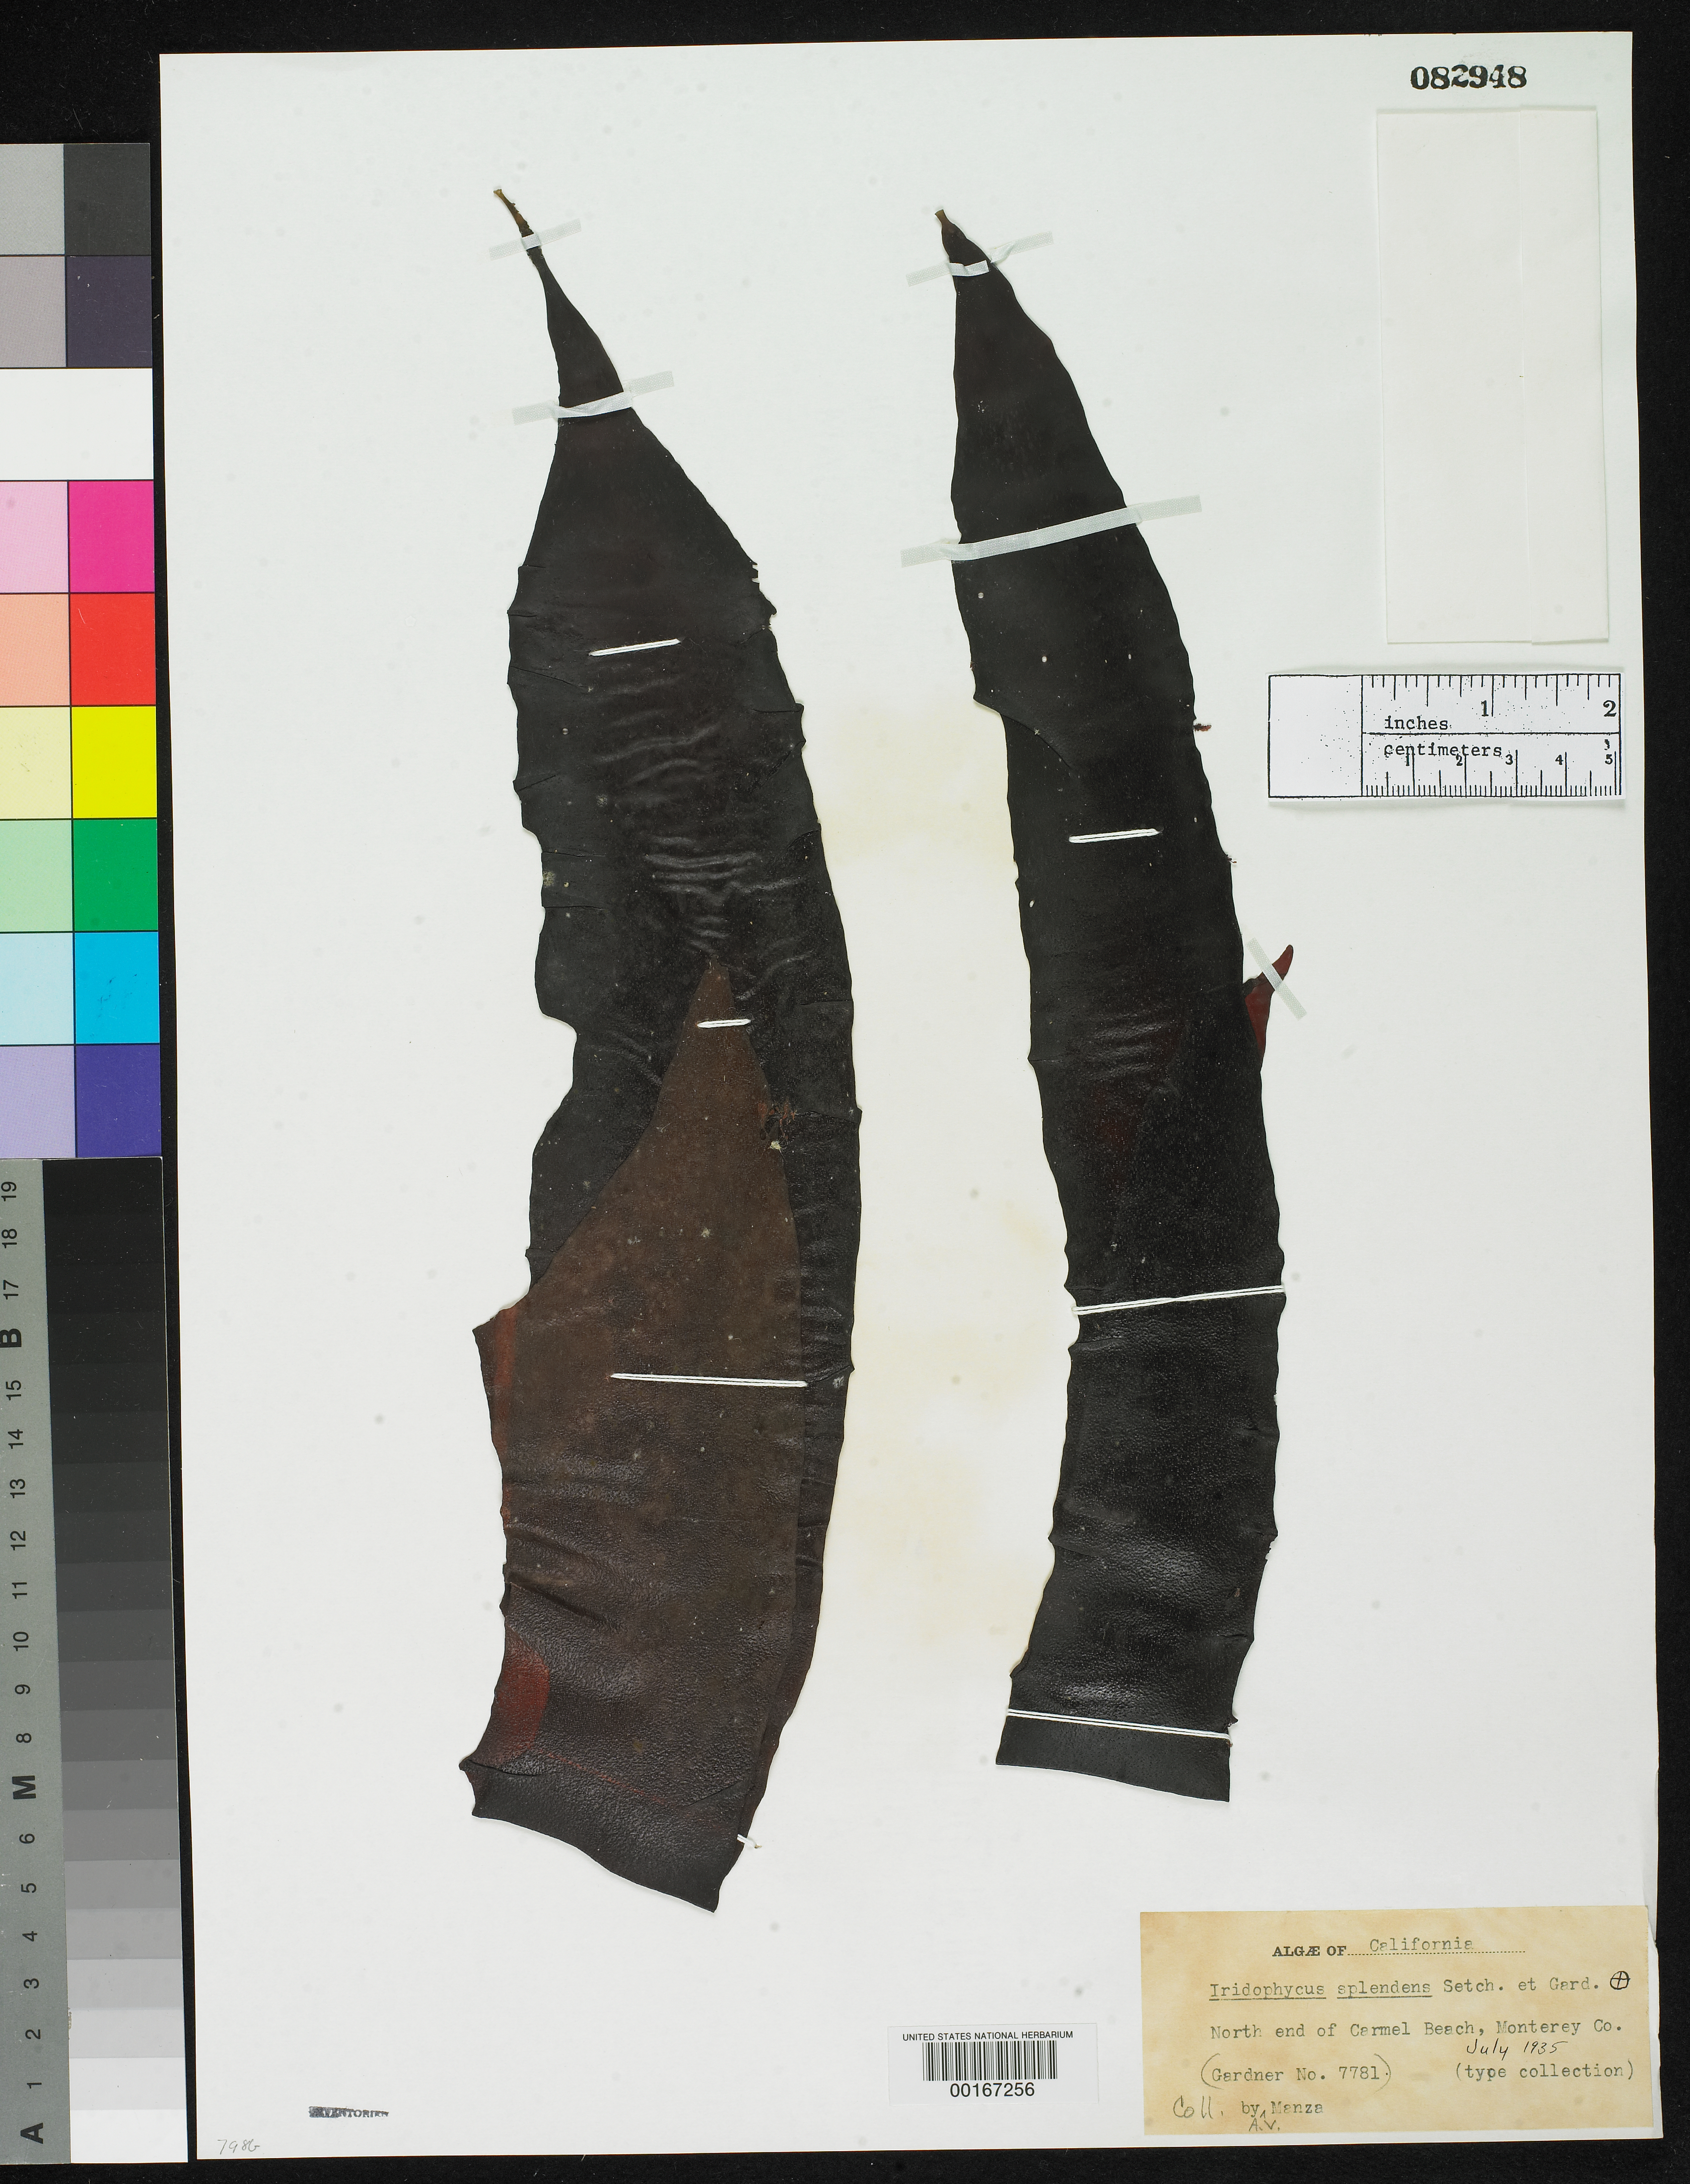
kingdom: Plantae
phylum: Rhodophyta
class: Florideophyceae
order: Gigartinales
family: Gigartinaceae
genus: Iridophycus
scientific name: Iridophycus splendens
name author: Setch. & N.L. Gardner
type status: Isotype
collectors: A. Manza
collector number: NLG 7781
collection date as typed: Jul 1935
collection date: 1935-07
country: United States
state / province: California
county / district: Monterey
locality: Carmel.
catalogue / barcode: US 82948